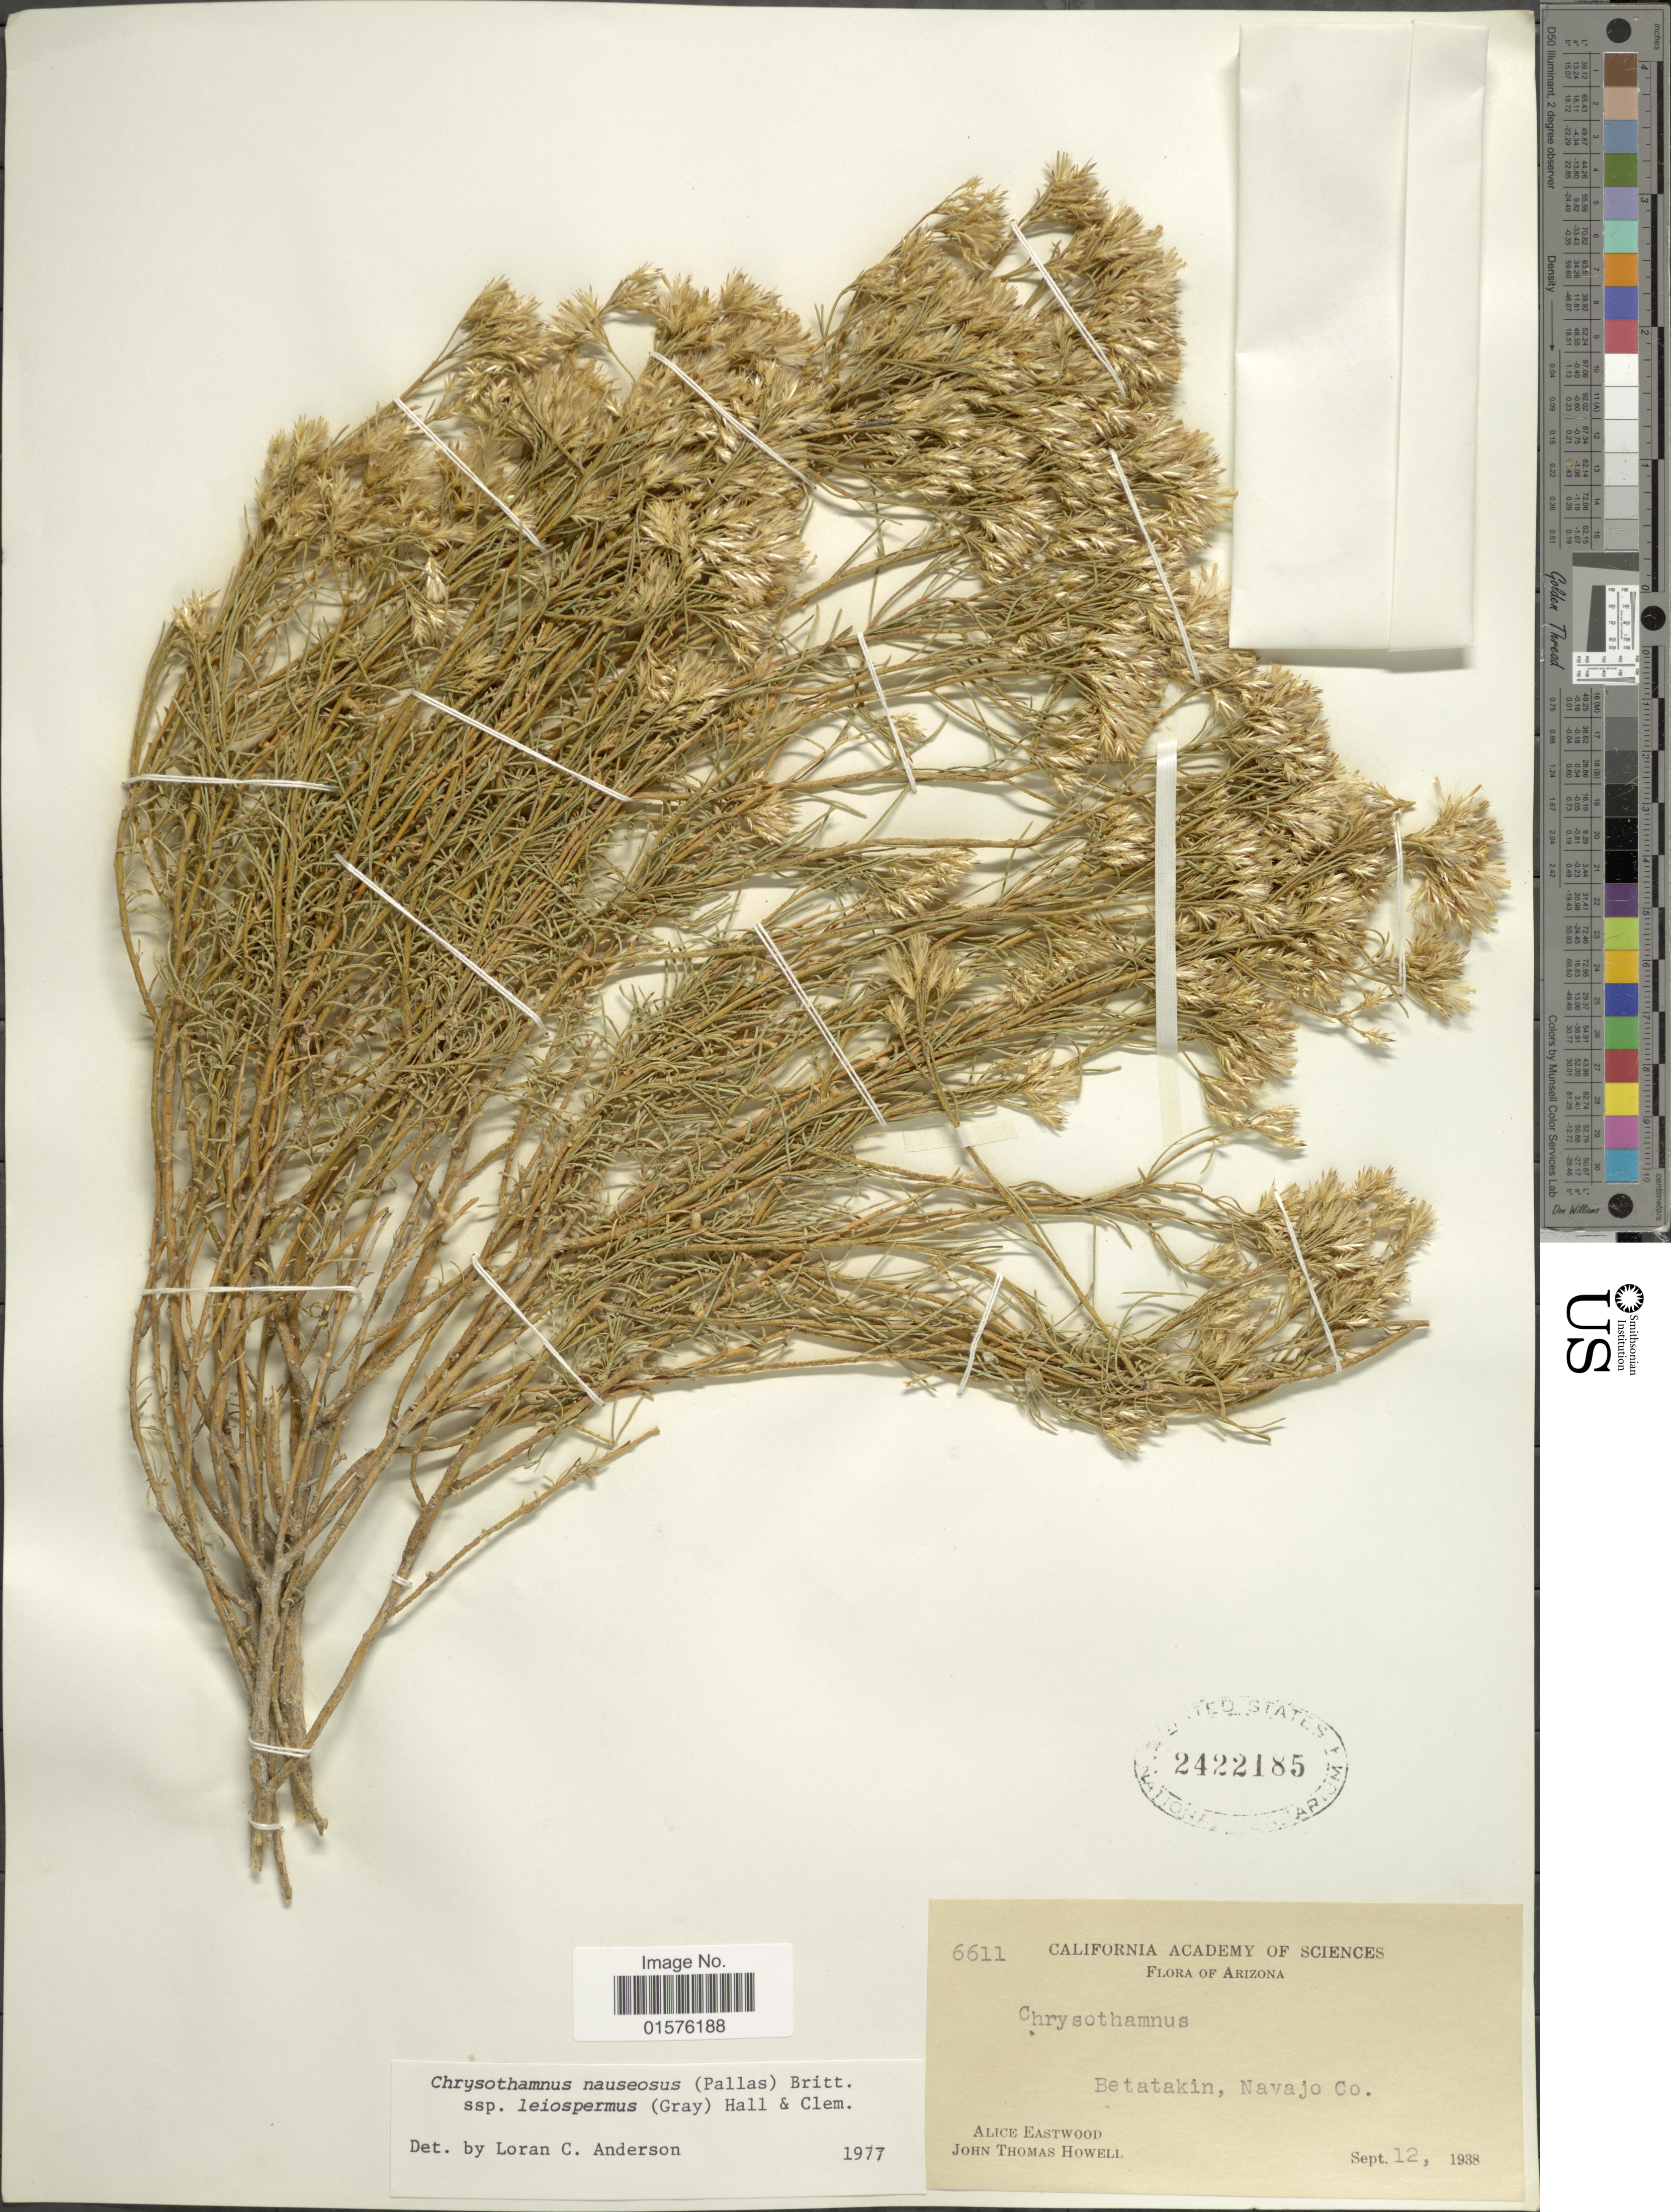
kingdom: Plantae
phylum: Tracheophyta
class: Magnoliopsida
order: Asterales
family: Asteraceae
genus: Ericameria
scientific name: Ericameria nauseosa var. leiosperma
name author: (A. Gray) G.L. Nesom & G.I. Baird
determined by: Urbatsch, Lowell E., Curator (LSU), Louisiana State University (UNITED STATES)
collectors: A. Eastwood & J. T. Howell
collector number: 6611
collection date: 1938-09-12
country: United States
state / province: Arizona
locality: Betatakin, Navajo Co.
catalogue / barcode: US 2422185